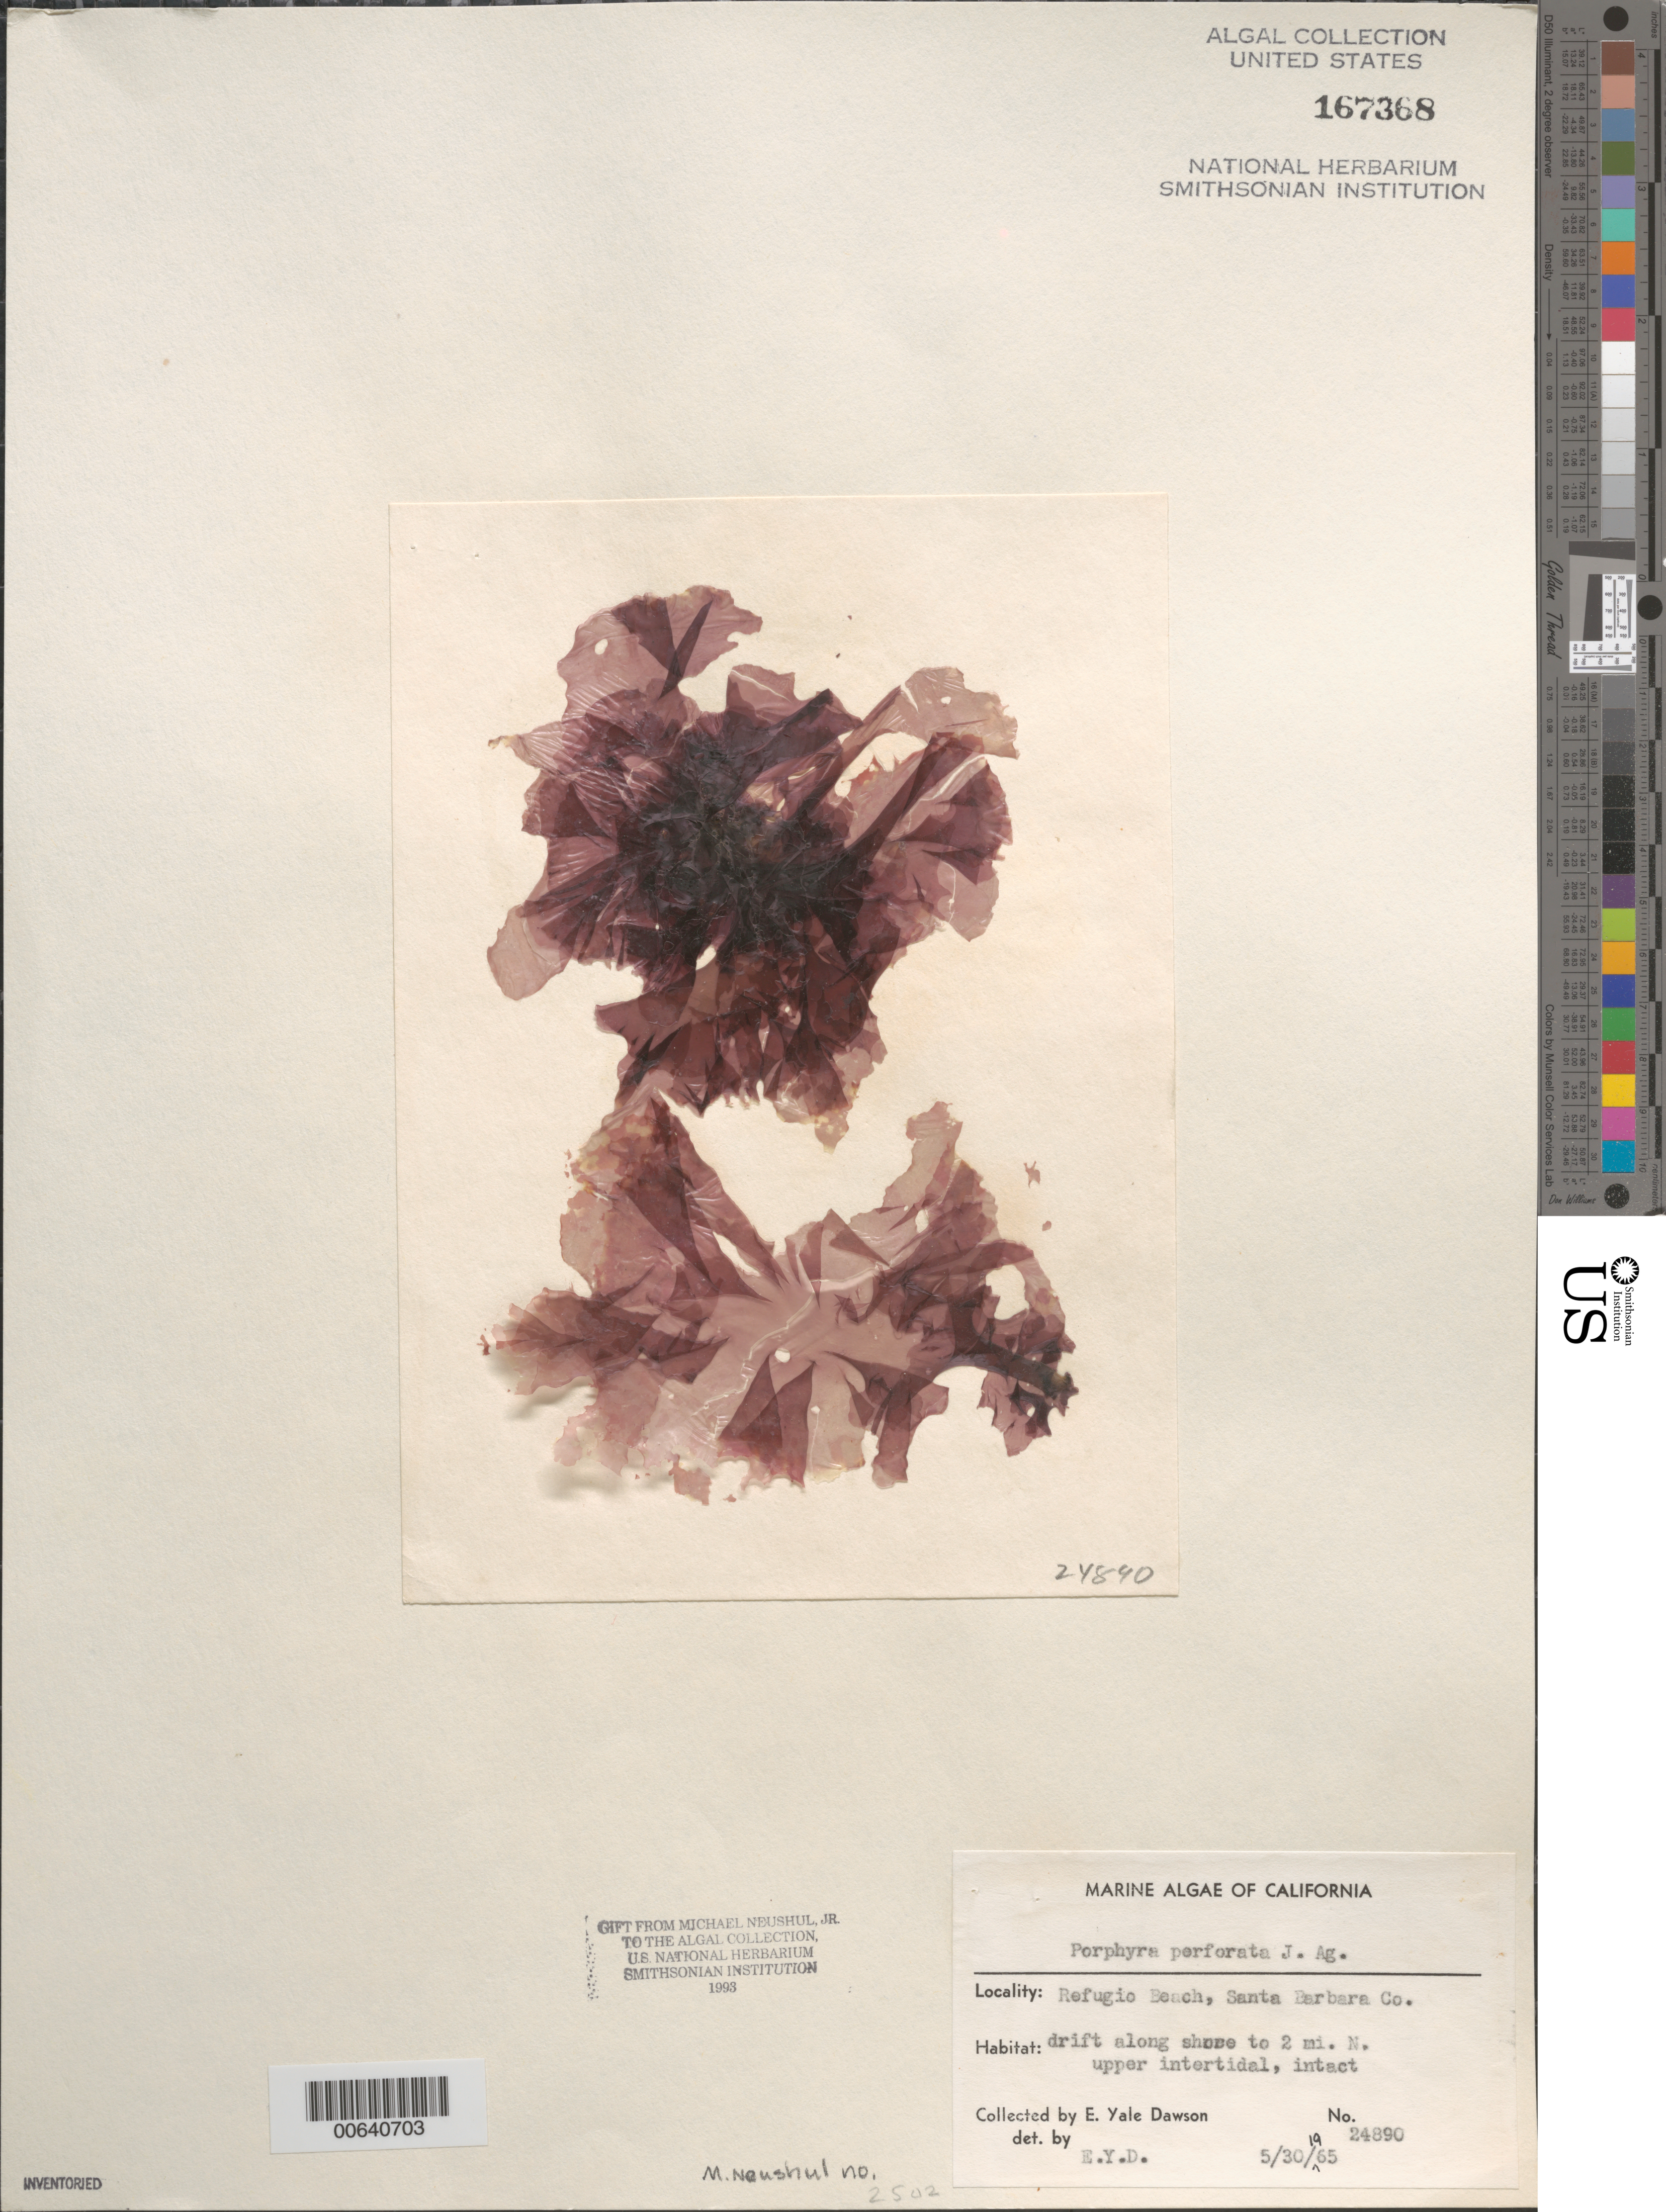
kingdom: Plantae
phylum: Rhodophyta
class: Bangiophyceae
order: Bangiales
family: Bangiaceae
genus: Pyropia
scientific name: Pyropia perforata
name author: (J. Agardh) S.C. Lindstrom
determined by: Algae name updating Project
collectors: E. Y. Dawson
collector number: EYD 24890 & Neushul 2502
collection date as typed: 30 May 1965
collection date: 1965-05-30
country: United States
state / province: California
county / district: Santa Barbara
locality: Refugio Beach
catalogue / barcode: US 167368